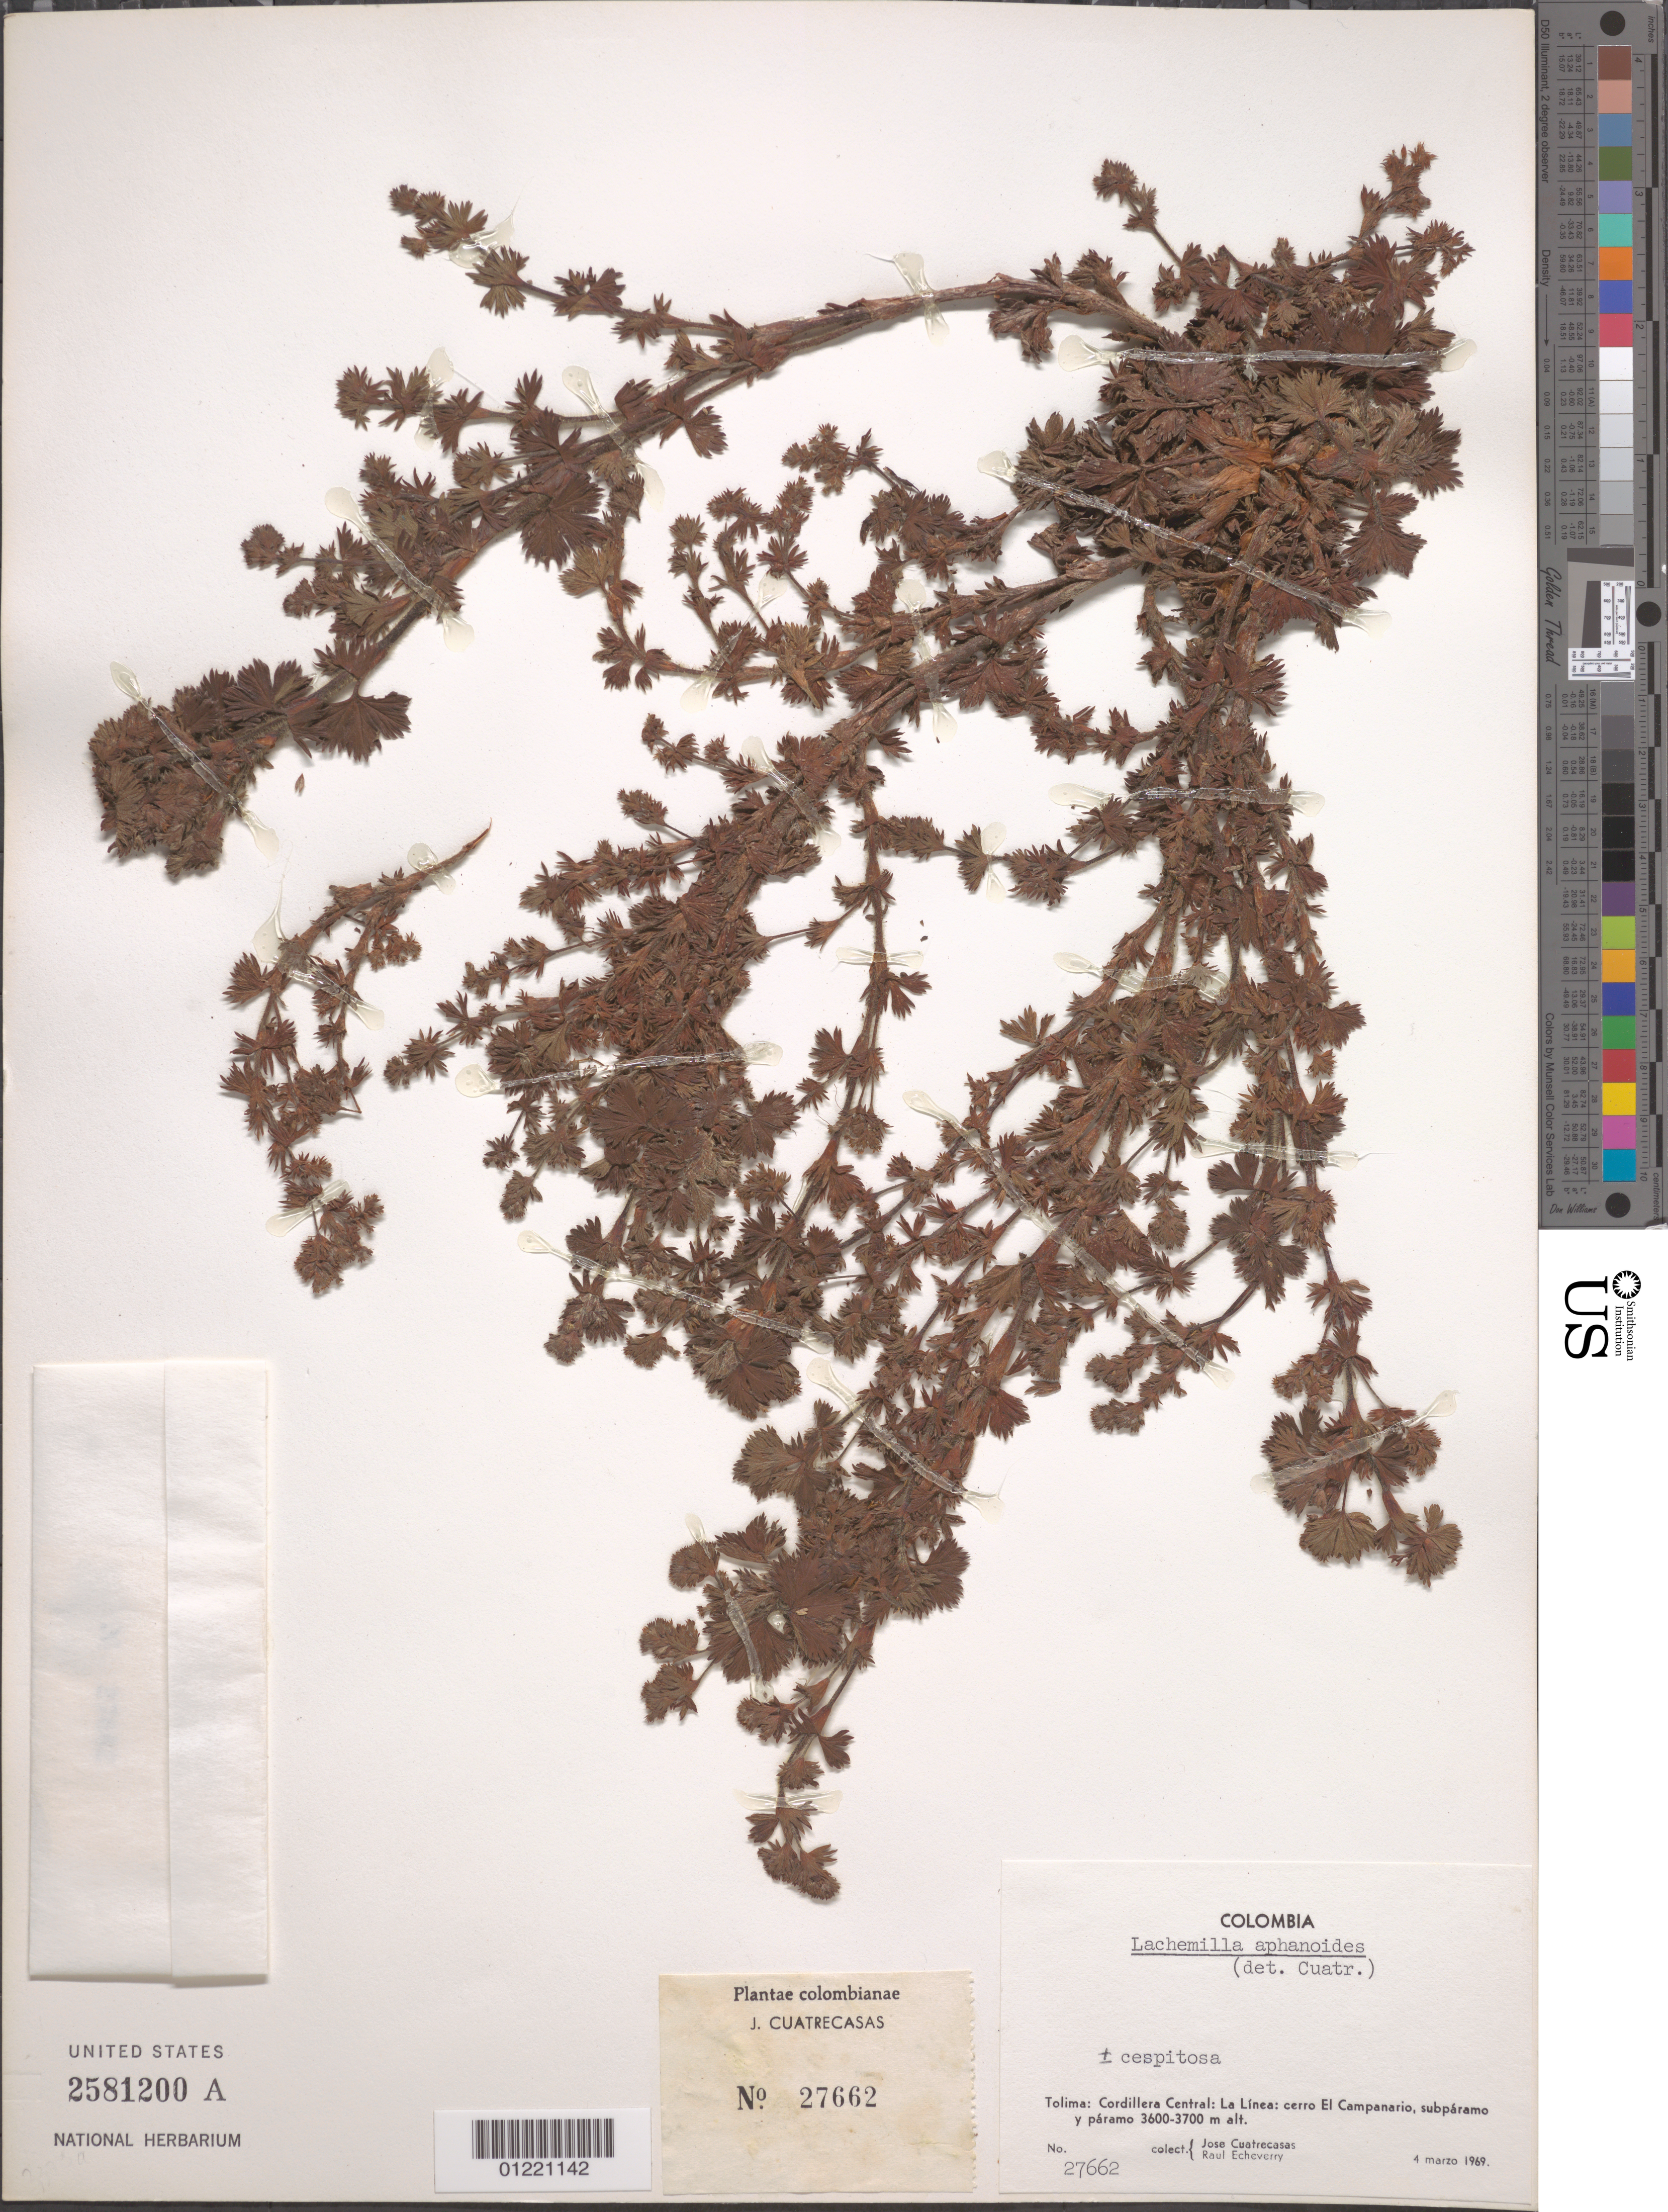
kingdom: Plantae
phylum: Tracheophyta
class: Magnoliopsida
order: Rosales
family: Rosaceae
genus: Lachemilla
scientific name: Lachemilla aphanoides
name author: (Mutis ex L. f.) Rothm.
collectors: J. Cuatrecasas & R. Echeverry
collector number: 27662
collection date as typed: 4 Mar 1969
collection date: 1969-03-04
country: Colombia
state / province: Tolima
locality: Tolima: Cordillera Central: La Línea: cerro El Campanario, subpáramo y páramo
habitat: cespitosa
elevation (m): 3600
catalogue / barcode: US 2581200A